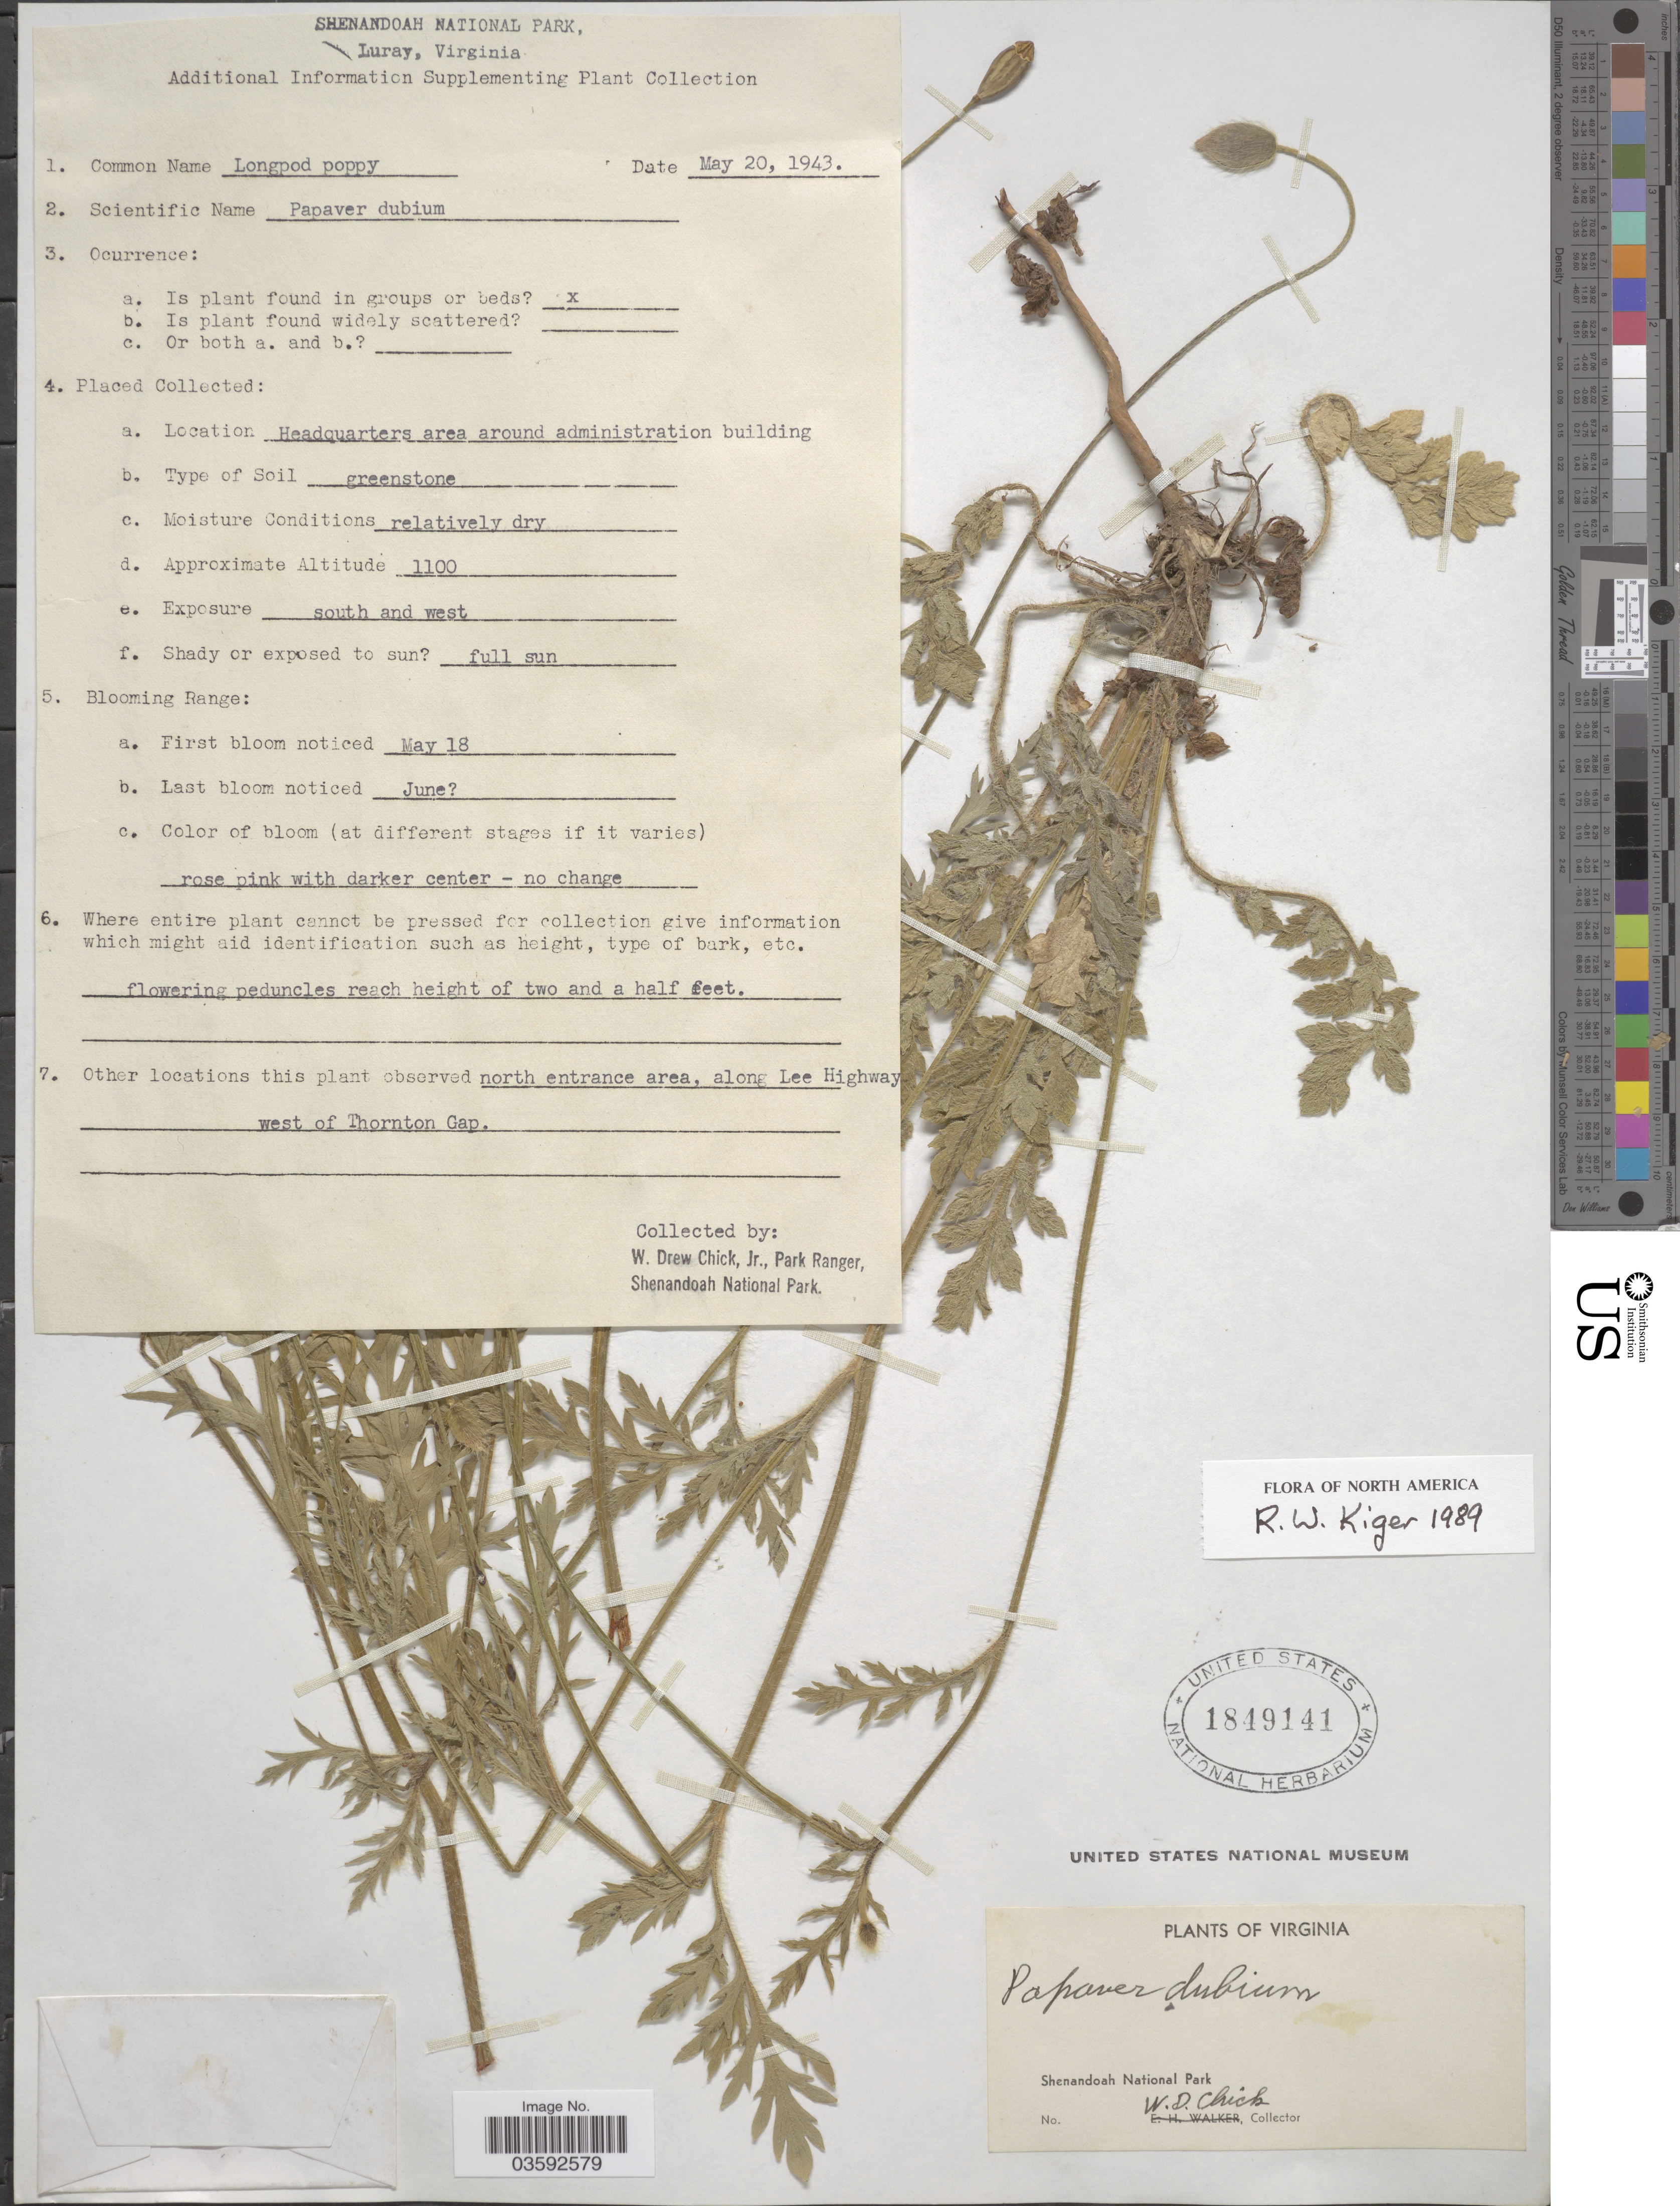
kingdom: Plantae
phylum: Tracheophyta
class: Magnoliopsida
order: Ranunculales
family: Papaveraceae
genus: Papaver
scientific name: Papaver dubium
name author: L.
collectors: W. Chick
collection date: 1943-05-20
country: United States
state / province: Virginia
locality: Shenandoah National Park, Luray. Headquarters area around administration building. North entrance area, along Lee Highway west of Thornton Gap.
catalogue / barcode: US 1849141